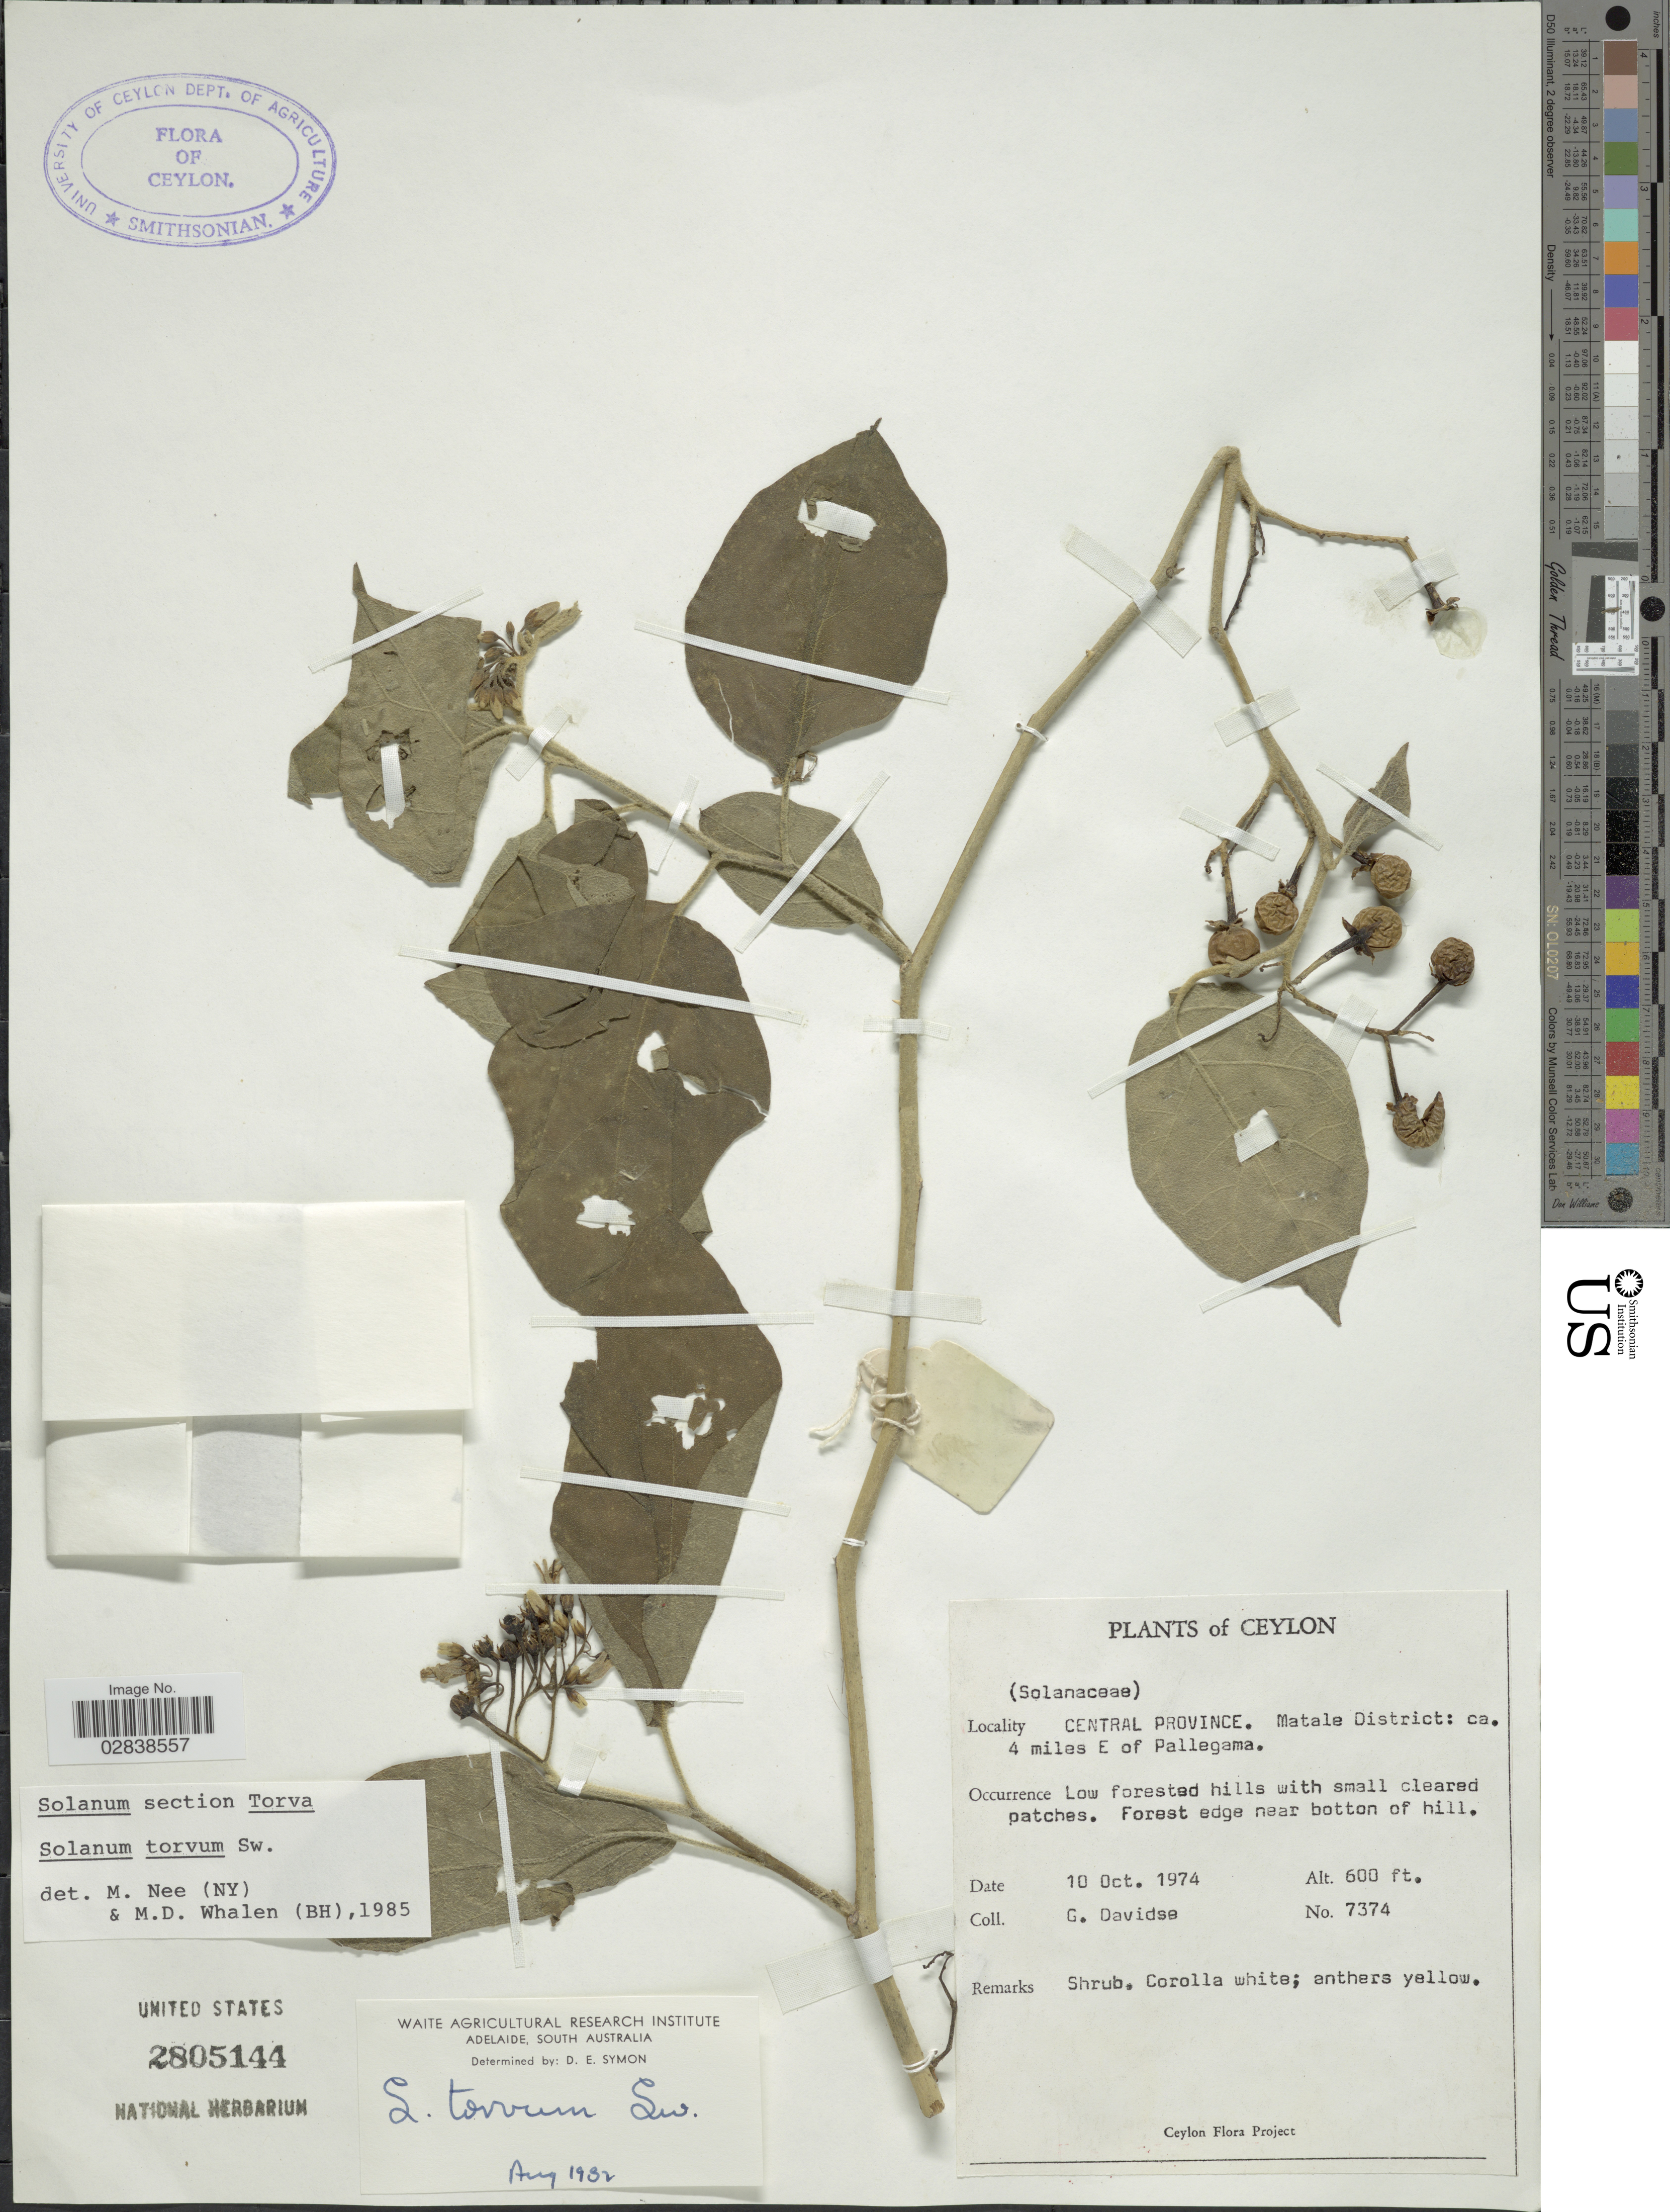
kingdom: Plantae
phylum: Tracheophyta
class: Magnoliopsida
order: Solanales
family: Solanaceae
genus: Solanum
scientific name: Solanum torvum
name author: Sw.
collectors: G. Davidse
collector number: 7374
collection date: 1974-10-10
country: Sri Lanka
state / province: Central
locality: Ceylon, Central Province, Matale District: ca. 4 miles of Pallegama, Forest edge near botton of hill.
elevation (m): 183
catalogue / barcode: US 2805144